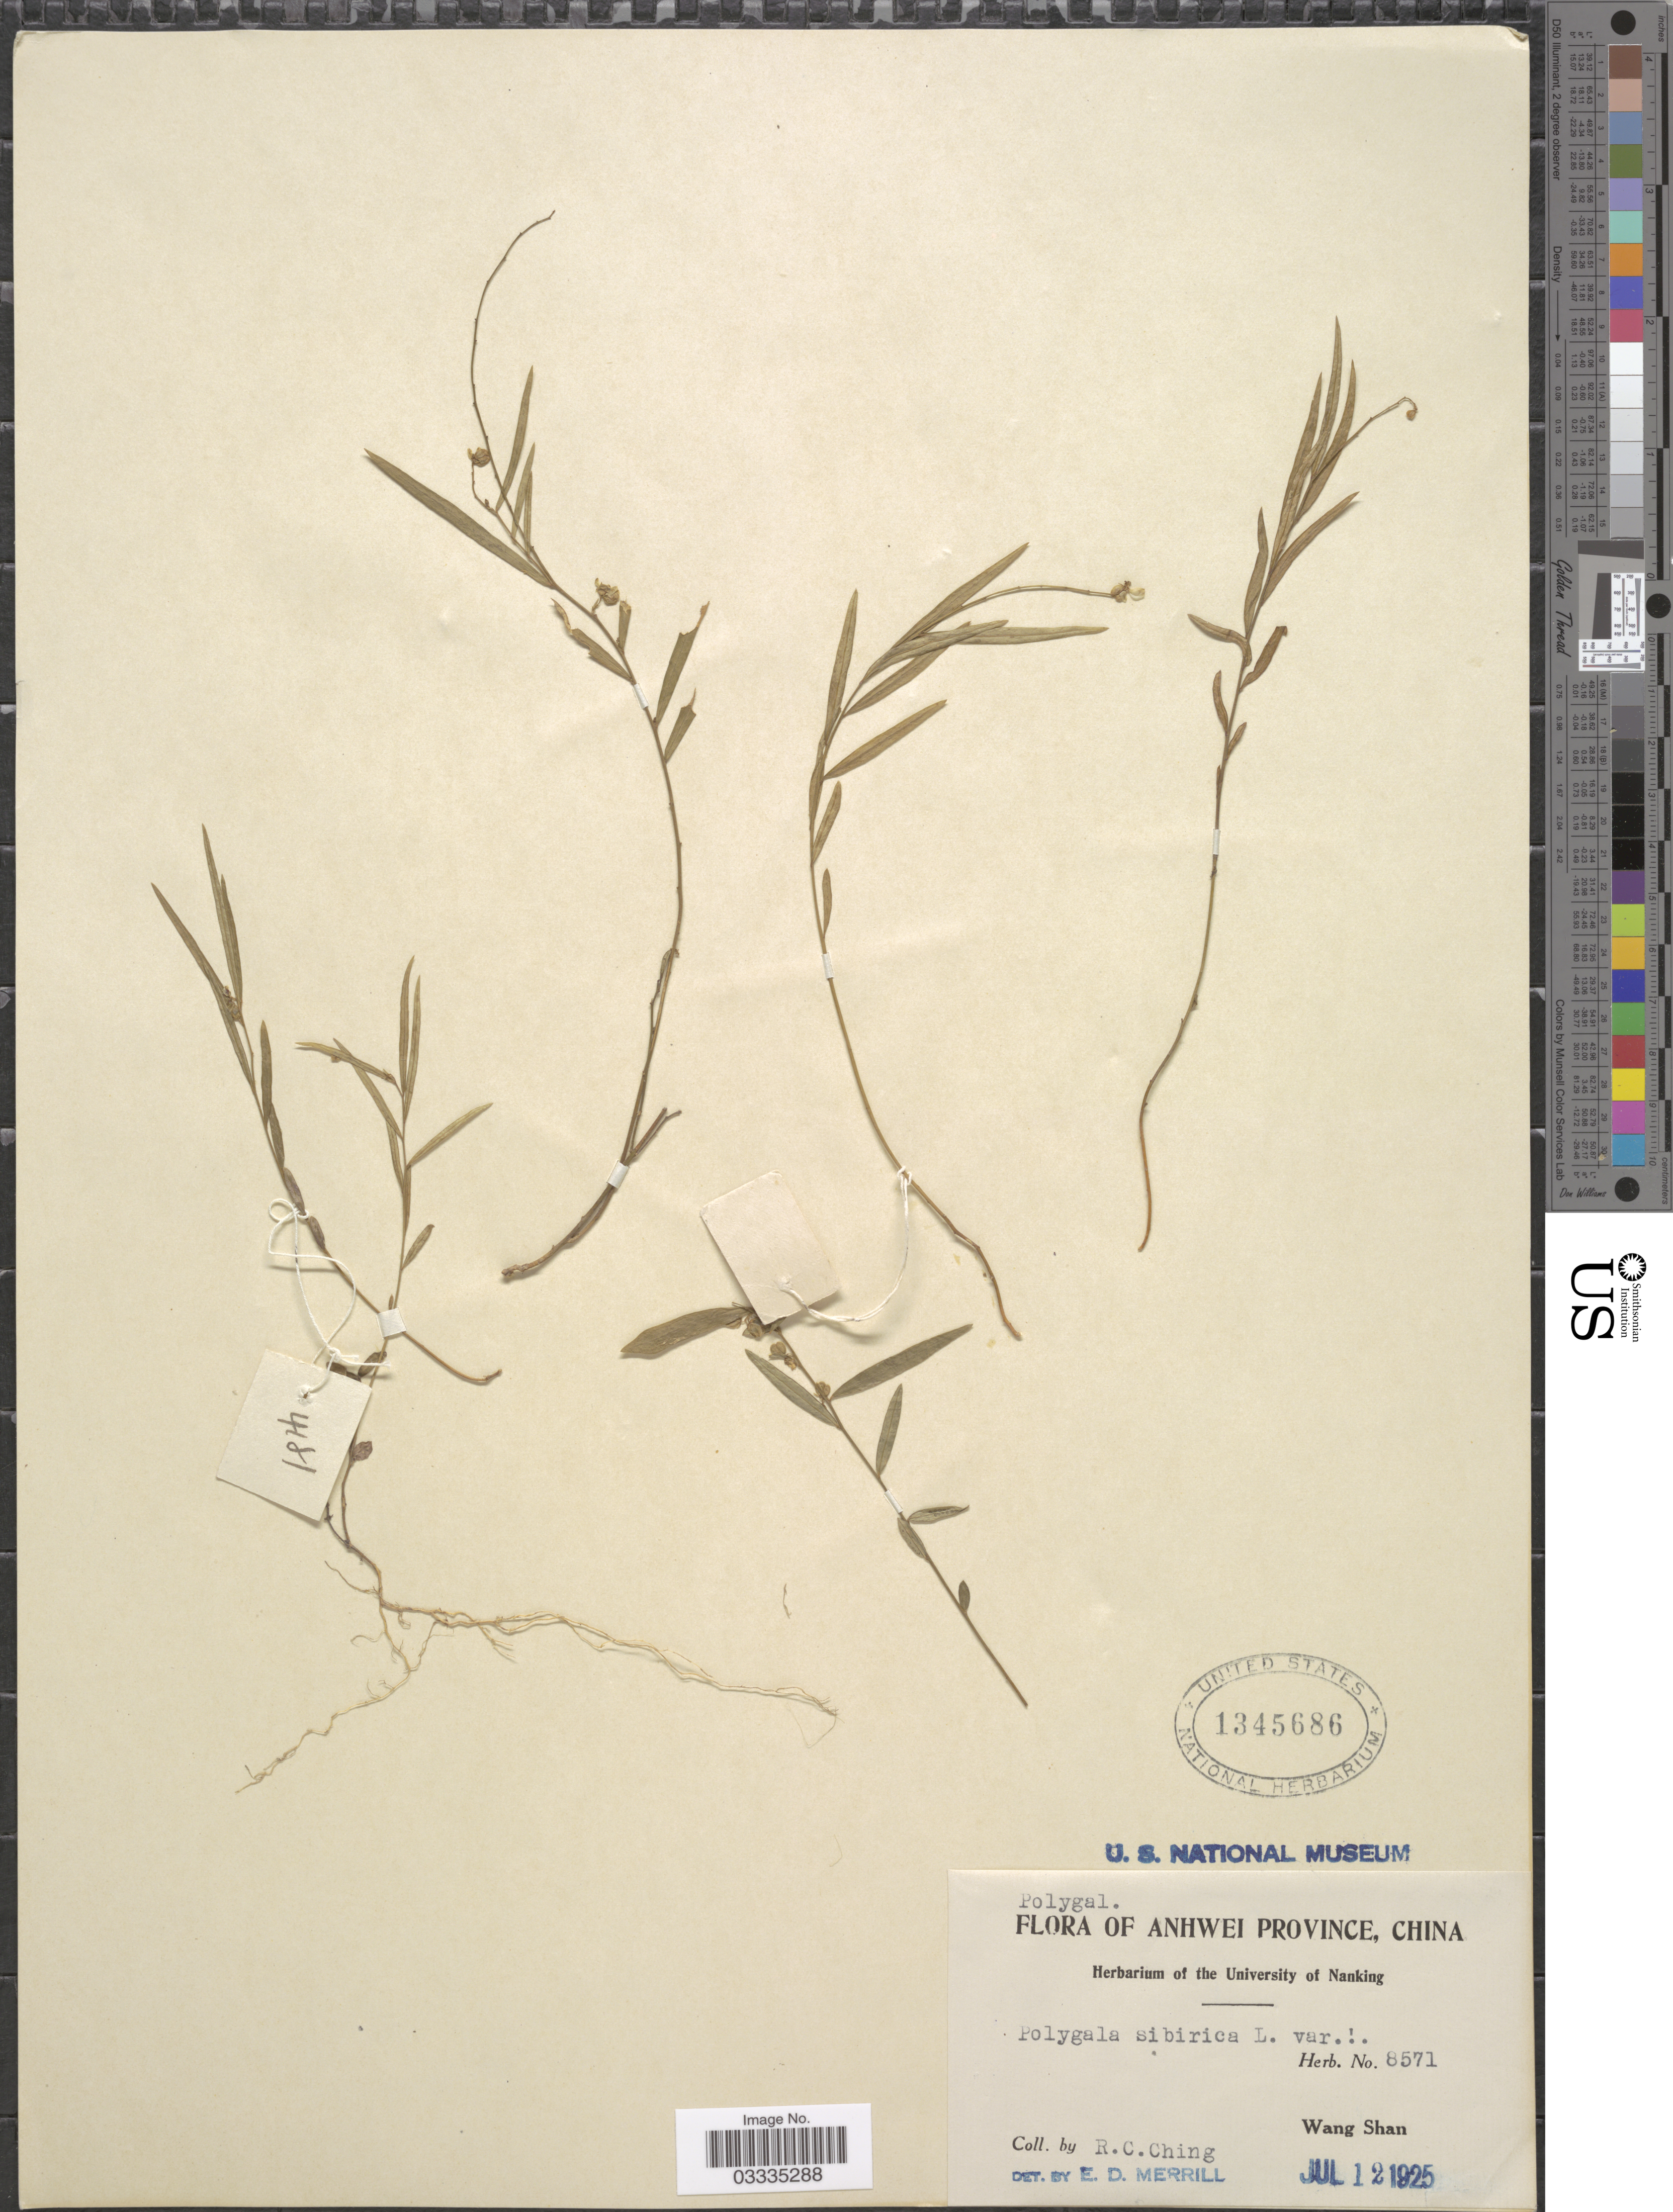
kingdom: Plantae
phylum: Tracheophyta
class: Magnoliopsida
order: Fabales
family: Polygalaceae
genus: Polygala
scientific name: Polygala sibirica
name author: L.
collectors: R. C. Ching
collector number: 8571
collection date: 1925-07-12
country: China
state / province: Anhui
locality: Anhwei Province. Wang Shan.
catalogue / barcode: US 1345686